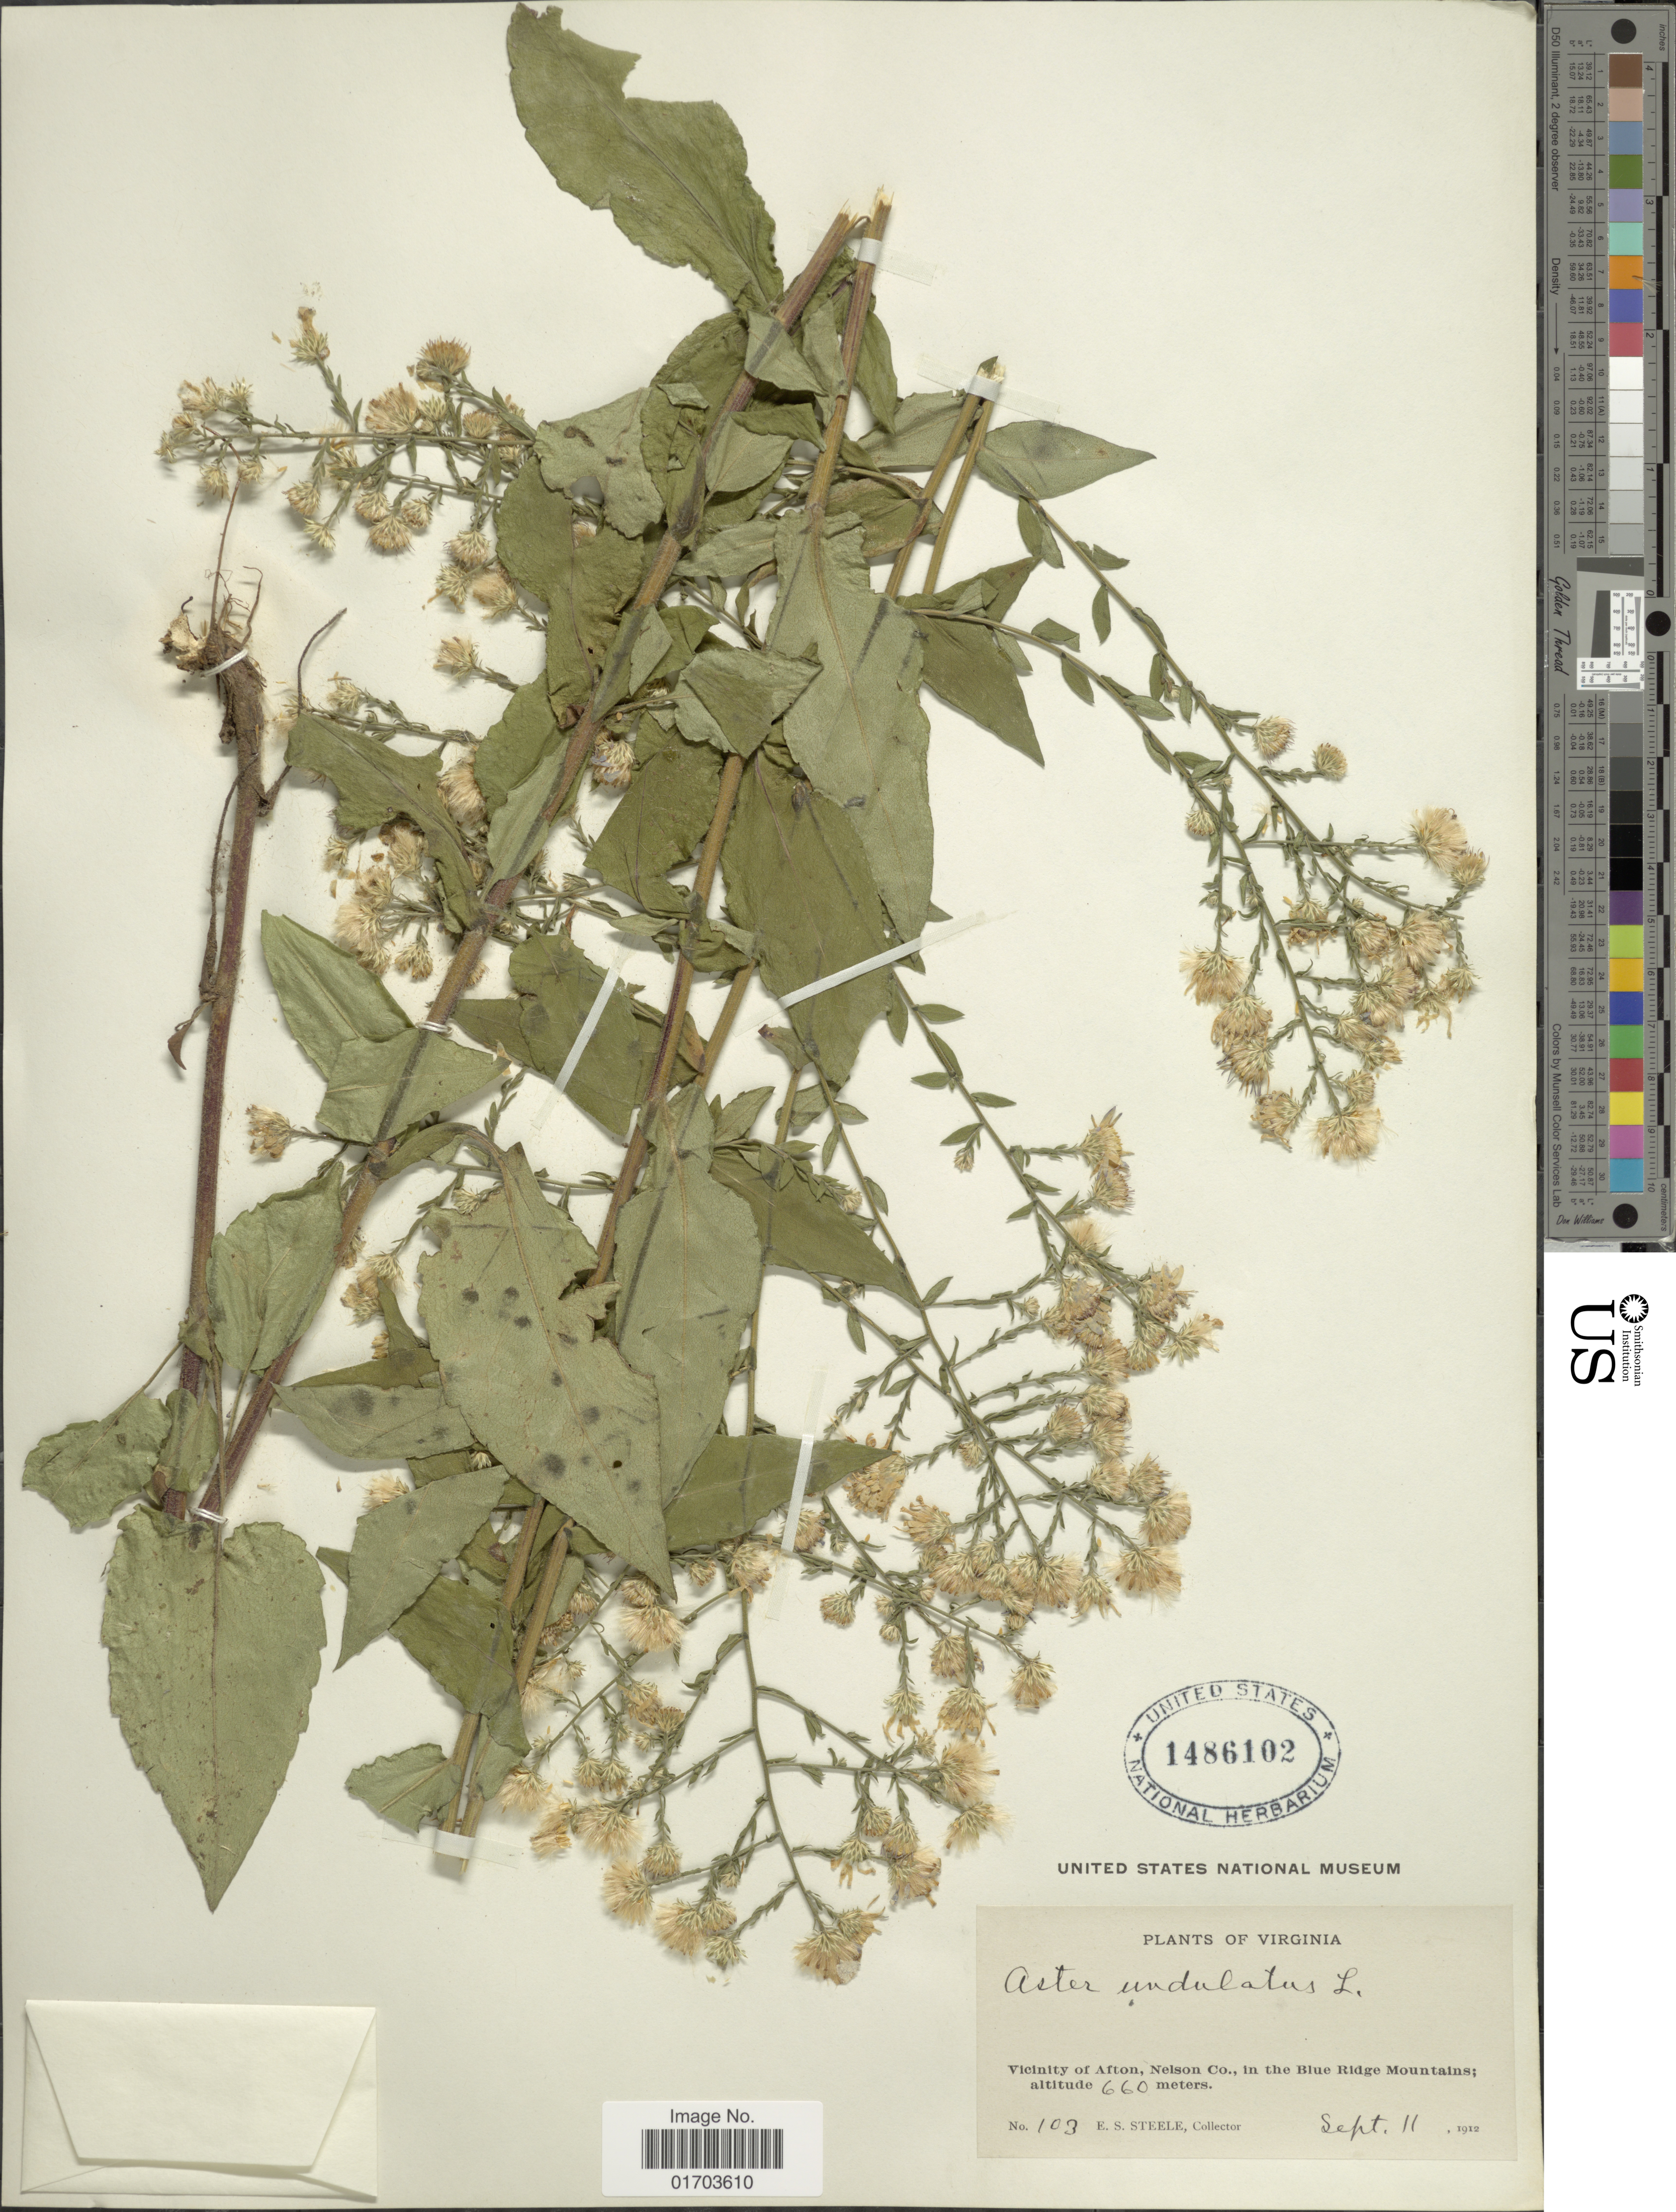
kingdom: Plantae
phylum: Tracheophyta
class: Magnoliopsida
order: Asterales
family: Asteraceae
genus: Symphyotrichum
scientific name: Symphyotrichum undulatum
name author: (L.) G.L. Nesom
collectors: E. Steele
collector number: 103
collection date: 1912-09-11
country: United States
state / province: Virginia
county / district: Nelson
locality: Virginia. Vicinity of Afton, Nelson Co., in the Blue Ridge Mountains.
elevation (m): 660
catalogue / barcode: US 1486102